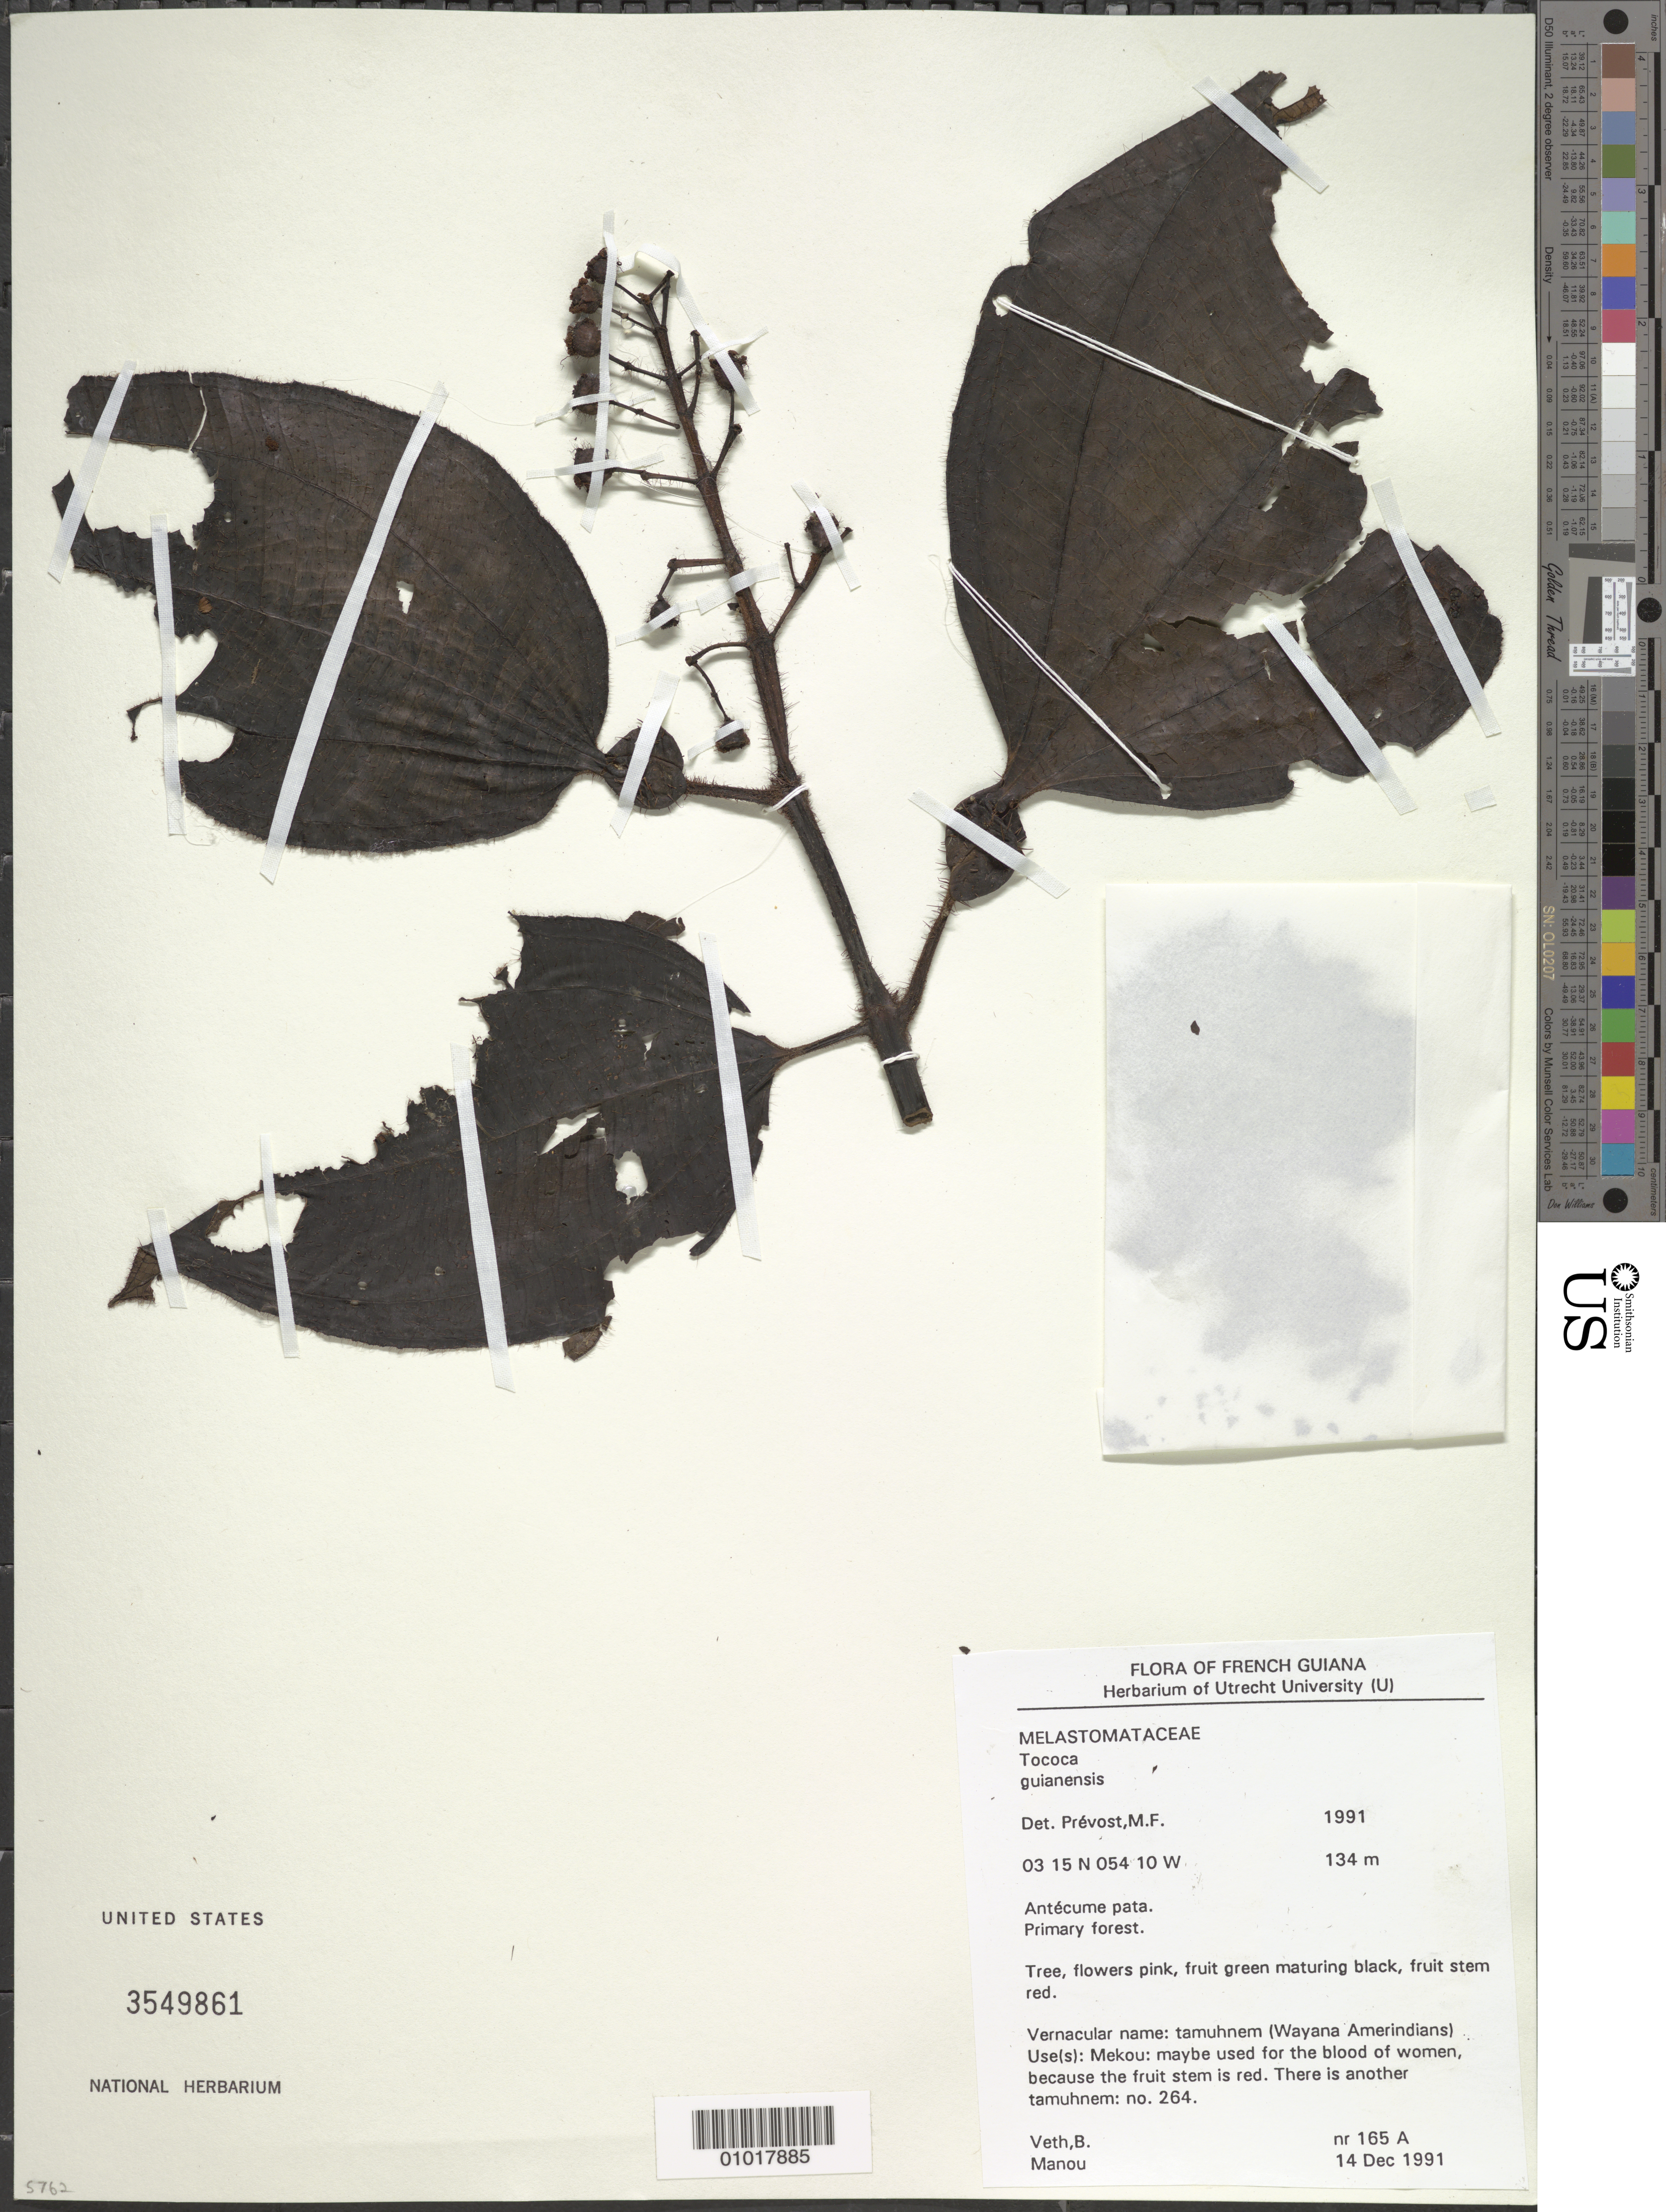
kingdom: Plantae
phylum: Tracheophyta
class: Magnoliopsida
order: Myrtales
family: Melastomataceae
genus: Tococa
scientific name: Tococa guianensis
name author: Aubl.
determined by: Prévost, M.-F.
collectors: B. Veth & Manou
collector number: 165 A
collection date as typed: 14-Dec-91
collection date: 1991-12-14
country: French Guiana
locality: Antecume pata, primary forest.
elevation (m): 134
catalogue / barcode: US 3549861